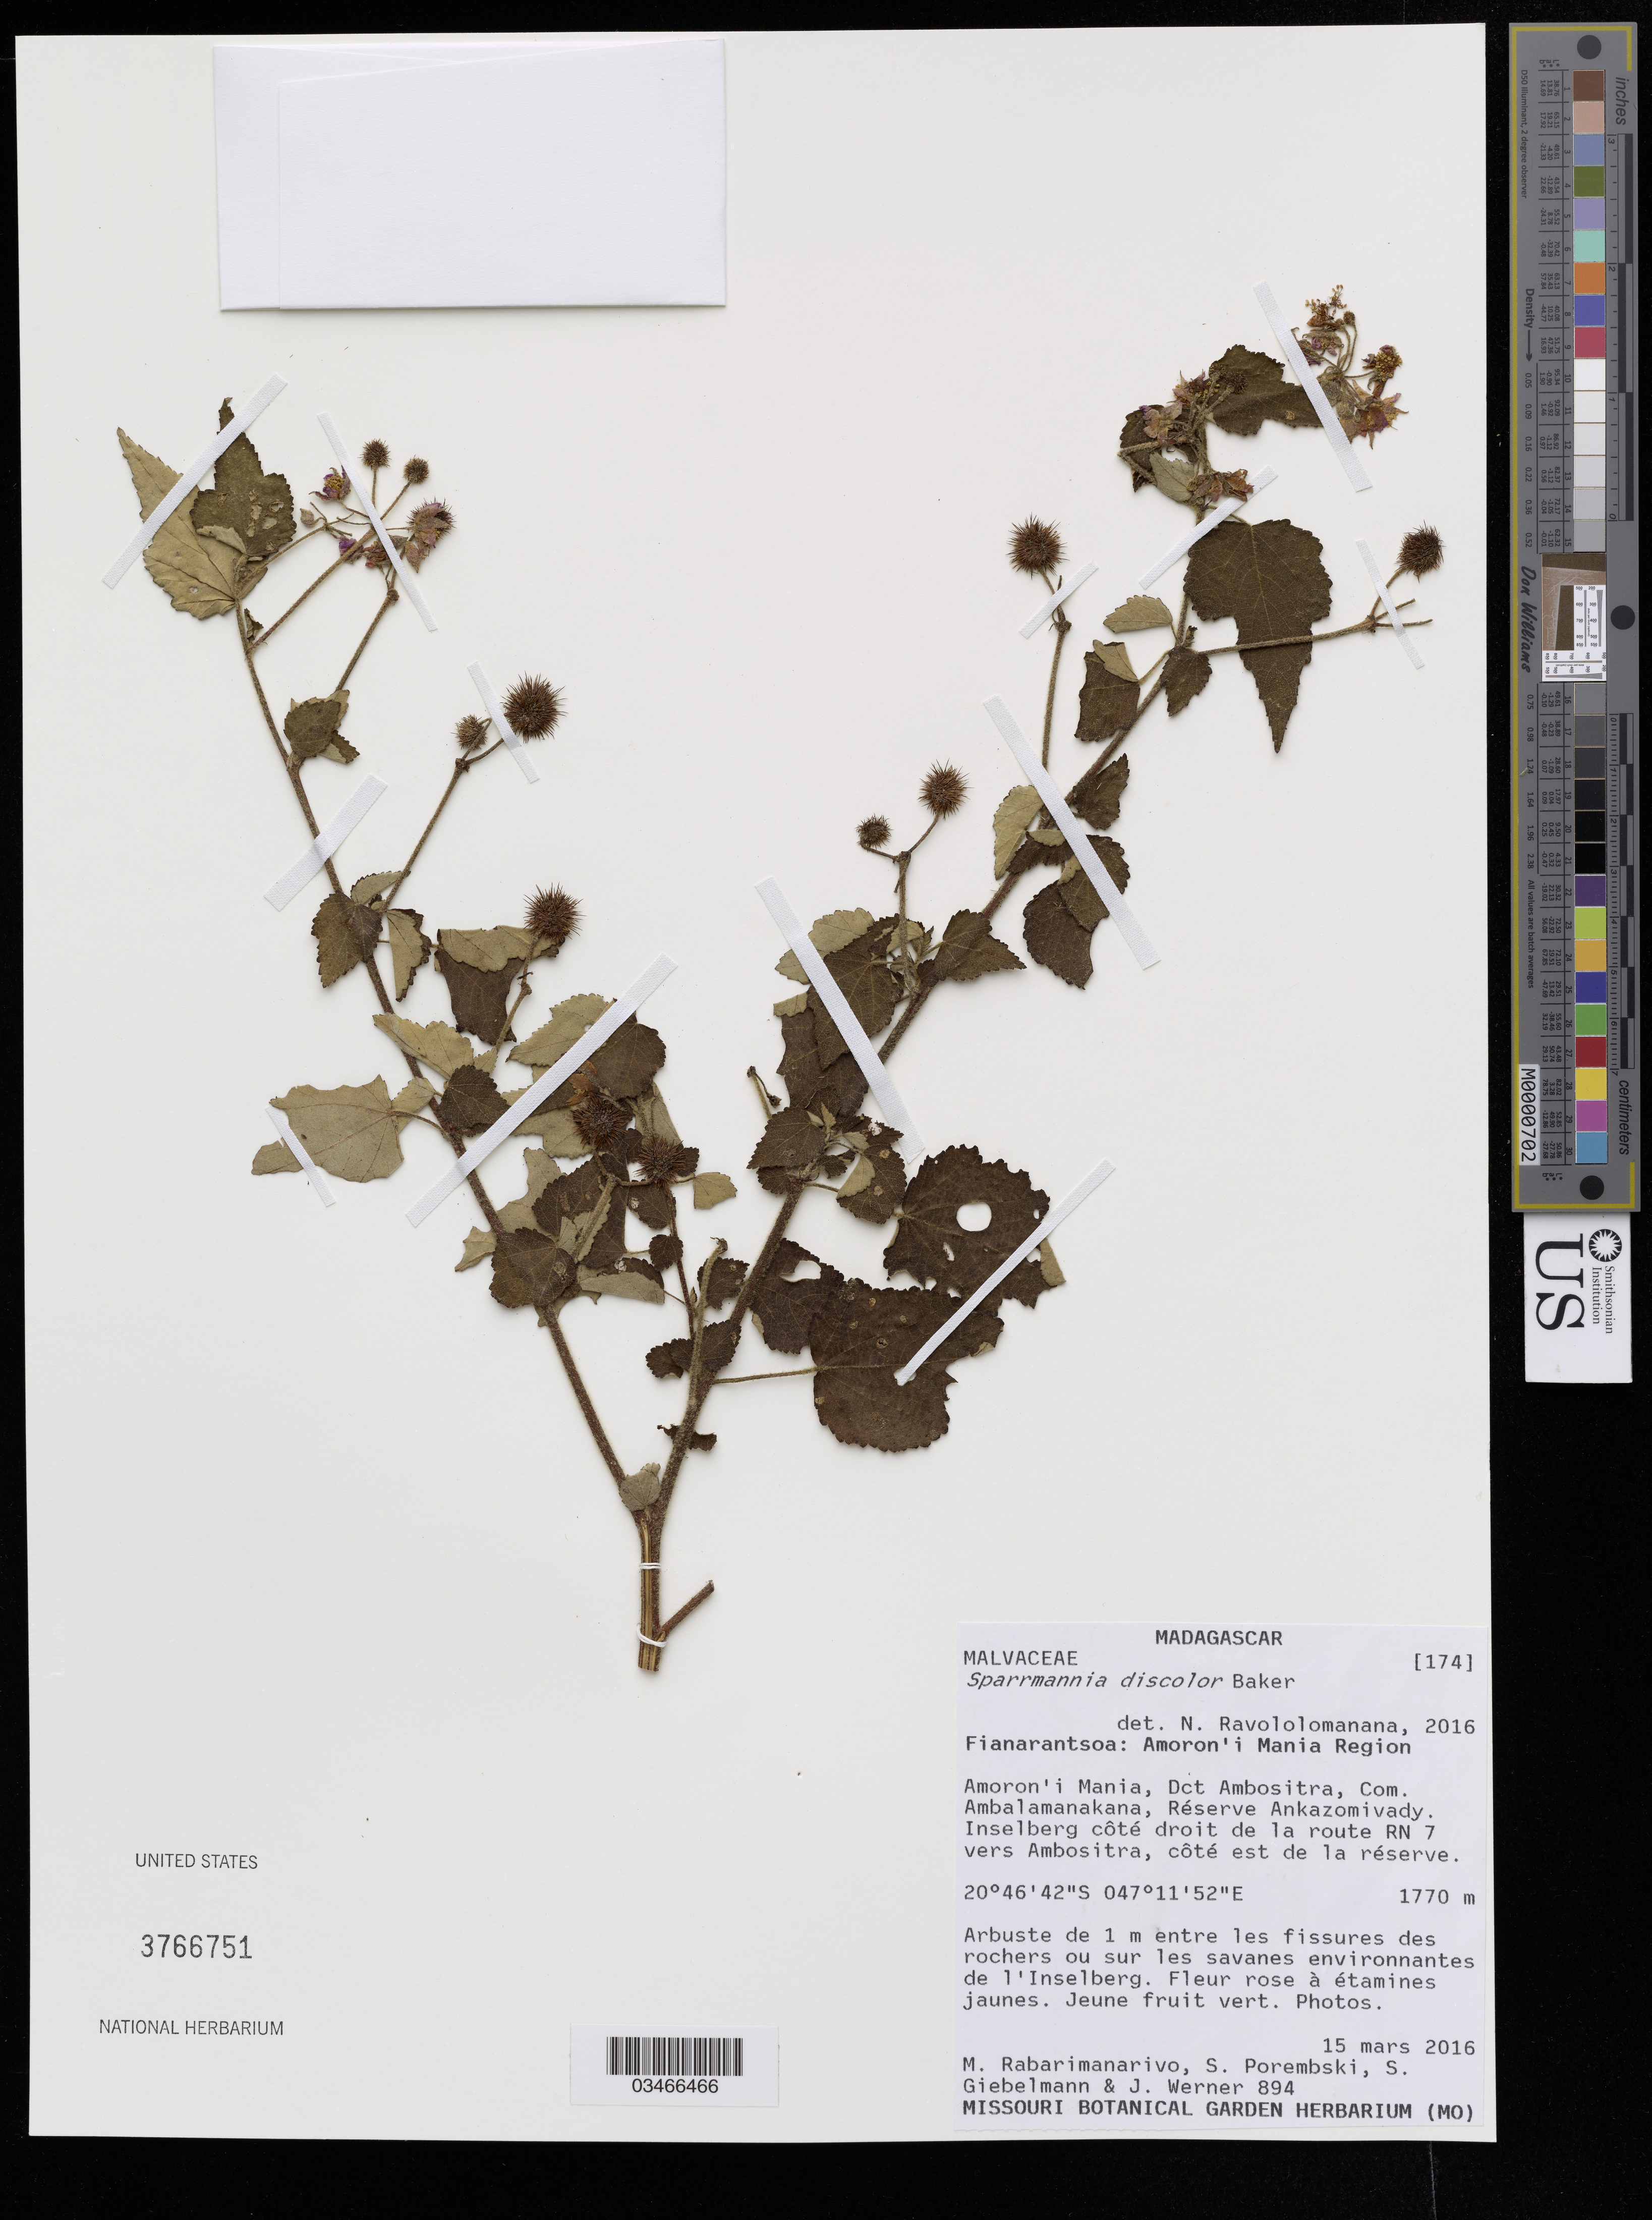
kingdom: Plantae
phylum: Tracheophyta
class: Magnoliopsida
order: Malvales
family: Malvaceae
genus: Sparrmannia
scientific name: Sparrmannia discolor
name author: Baker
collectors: M. Rabarimanarivo, S. Porembski & S. Giebelmann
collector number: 894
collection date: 2016-03-15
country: Madagascar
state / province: Fianarantsoa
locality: Amoron'i Mania Region, Amoron'i Mania, Dct Ambositra, Com. Ambalamanakana, Réserve Ankazomivady.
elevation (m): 1770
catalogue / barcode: US 3766751